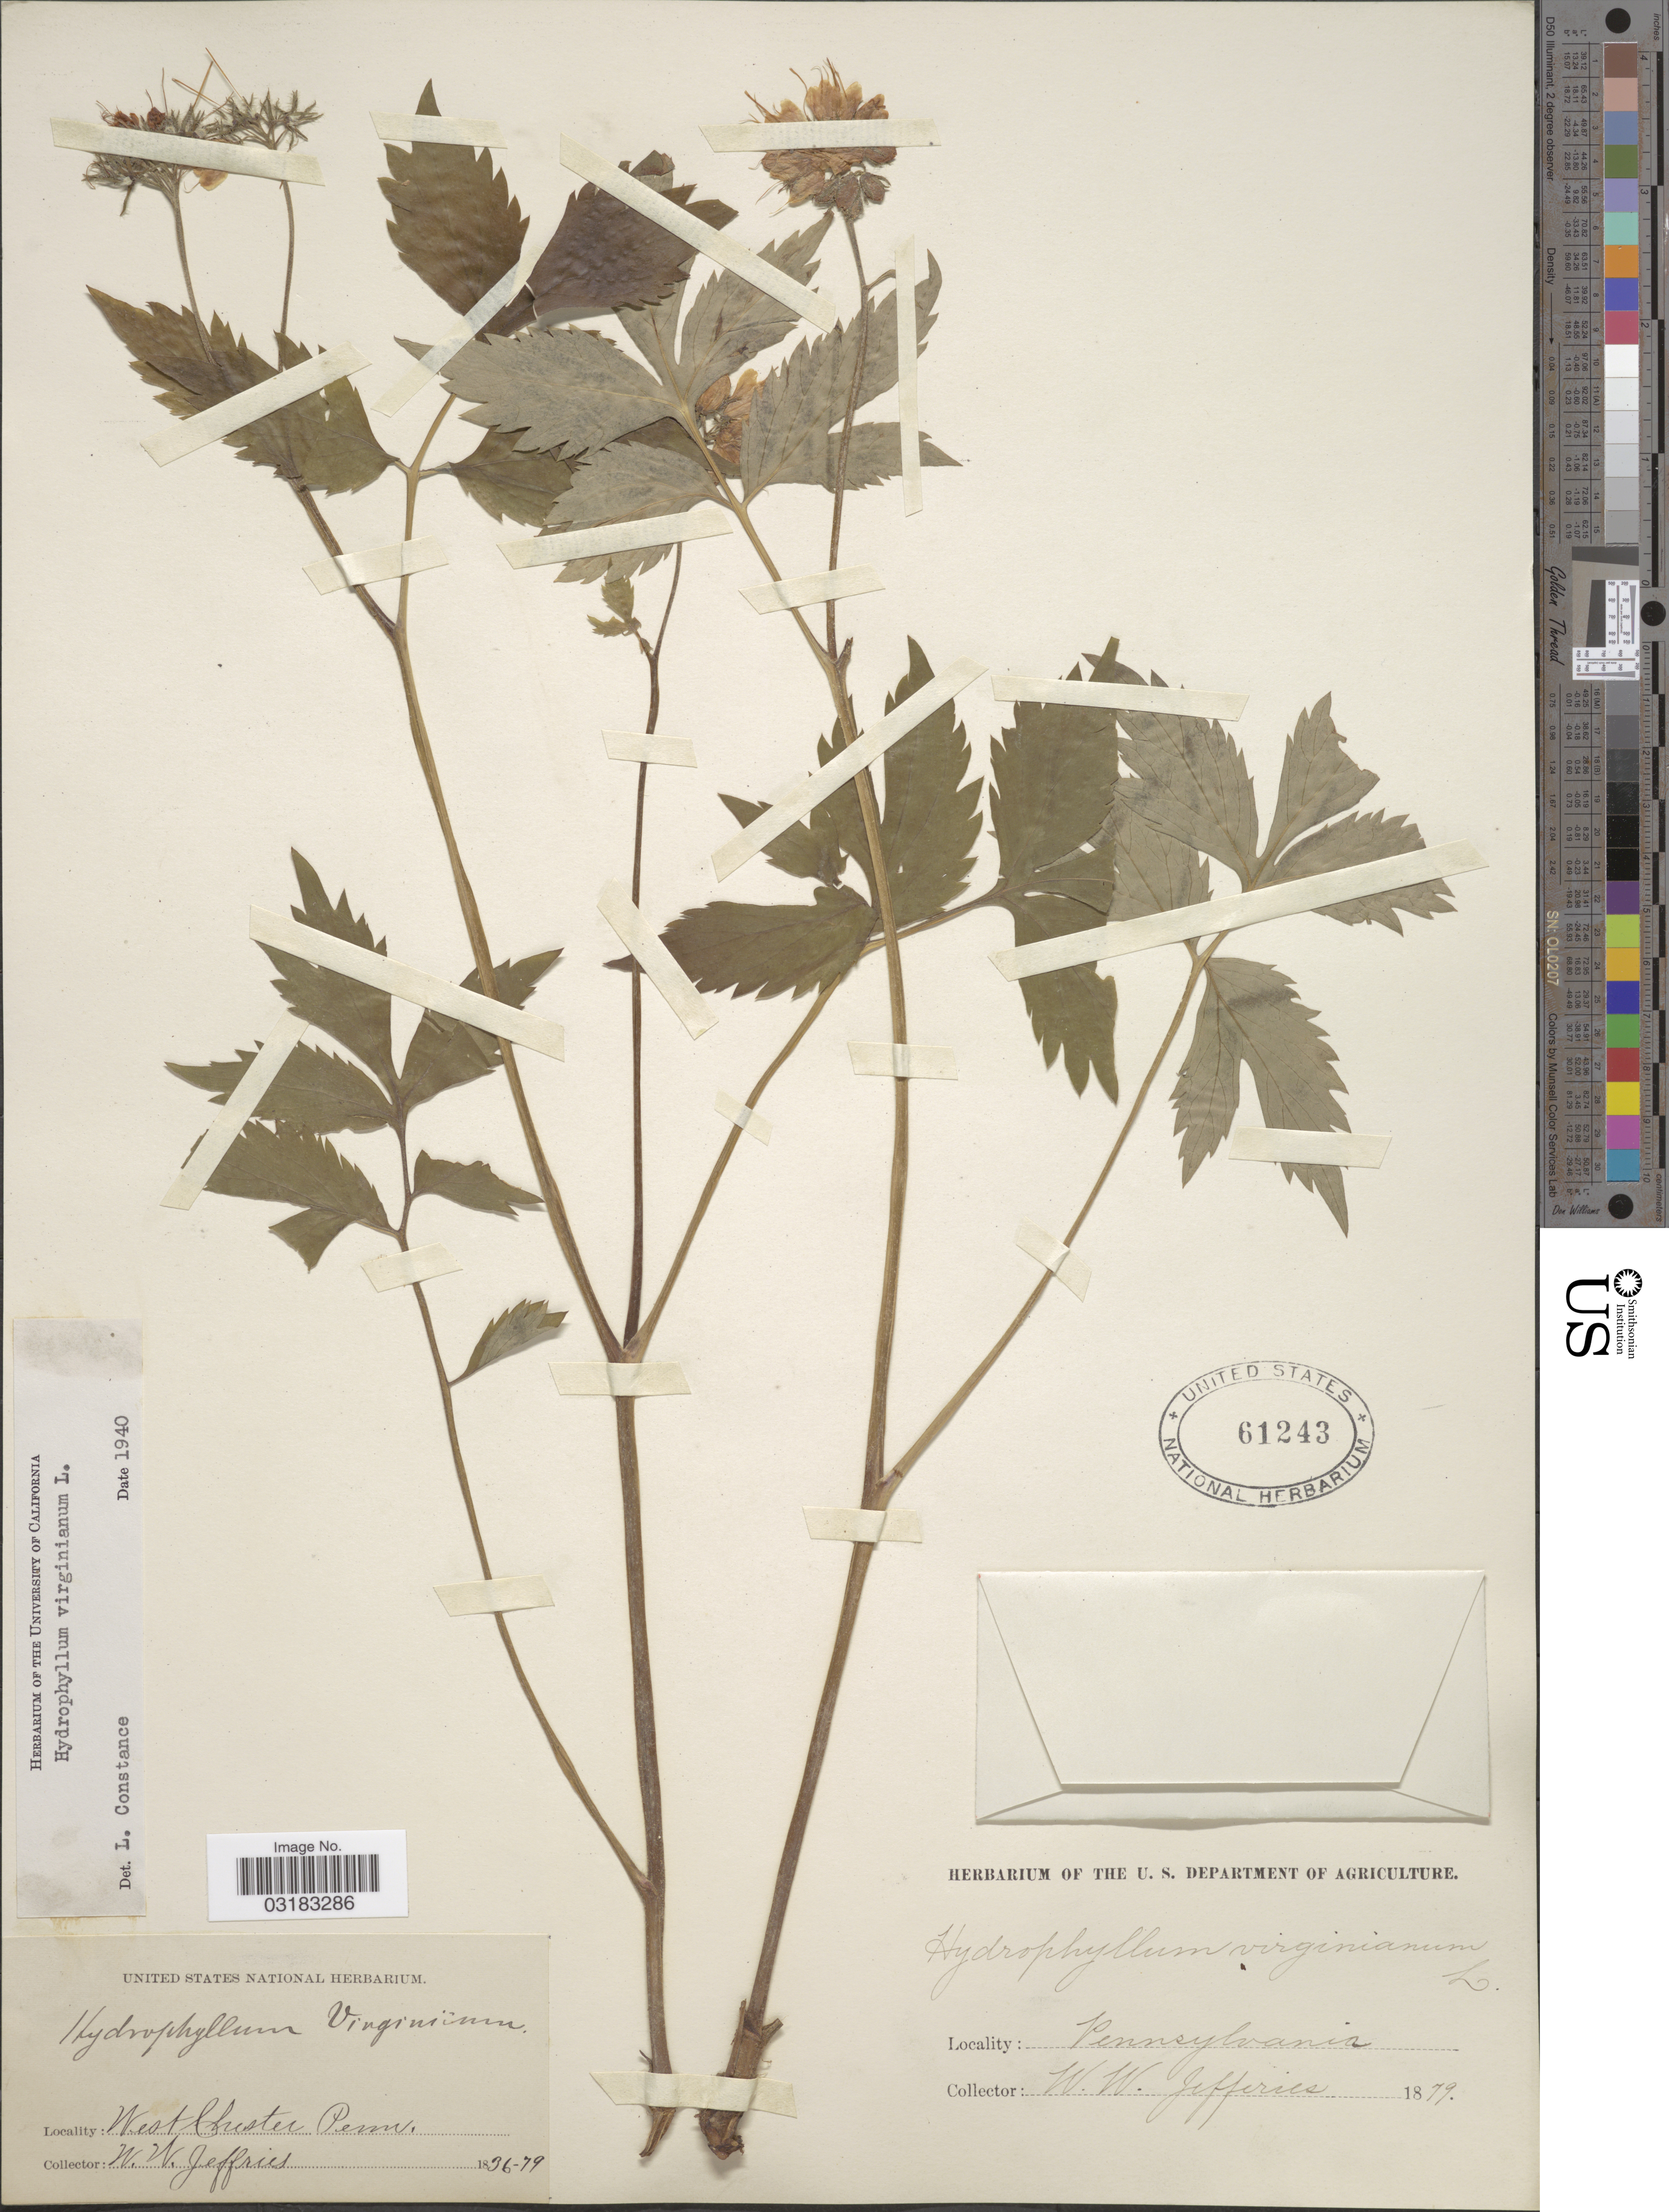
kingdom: Plantae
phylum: Tracheophyta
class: Magnoliopsida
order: Boraginales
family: Hydrophyllaceae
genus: Hydrophyllum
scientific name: Hydrophyllum virginianum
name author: L.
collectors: W. Jeffries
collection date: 1836/1879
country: United States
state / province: Pennsylvania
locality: West Chester.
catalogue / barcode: US 61243